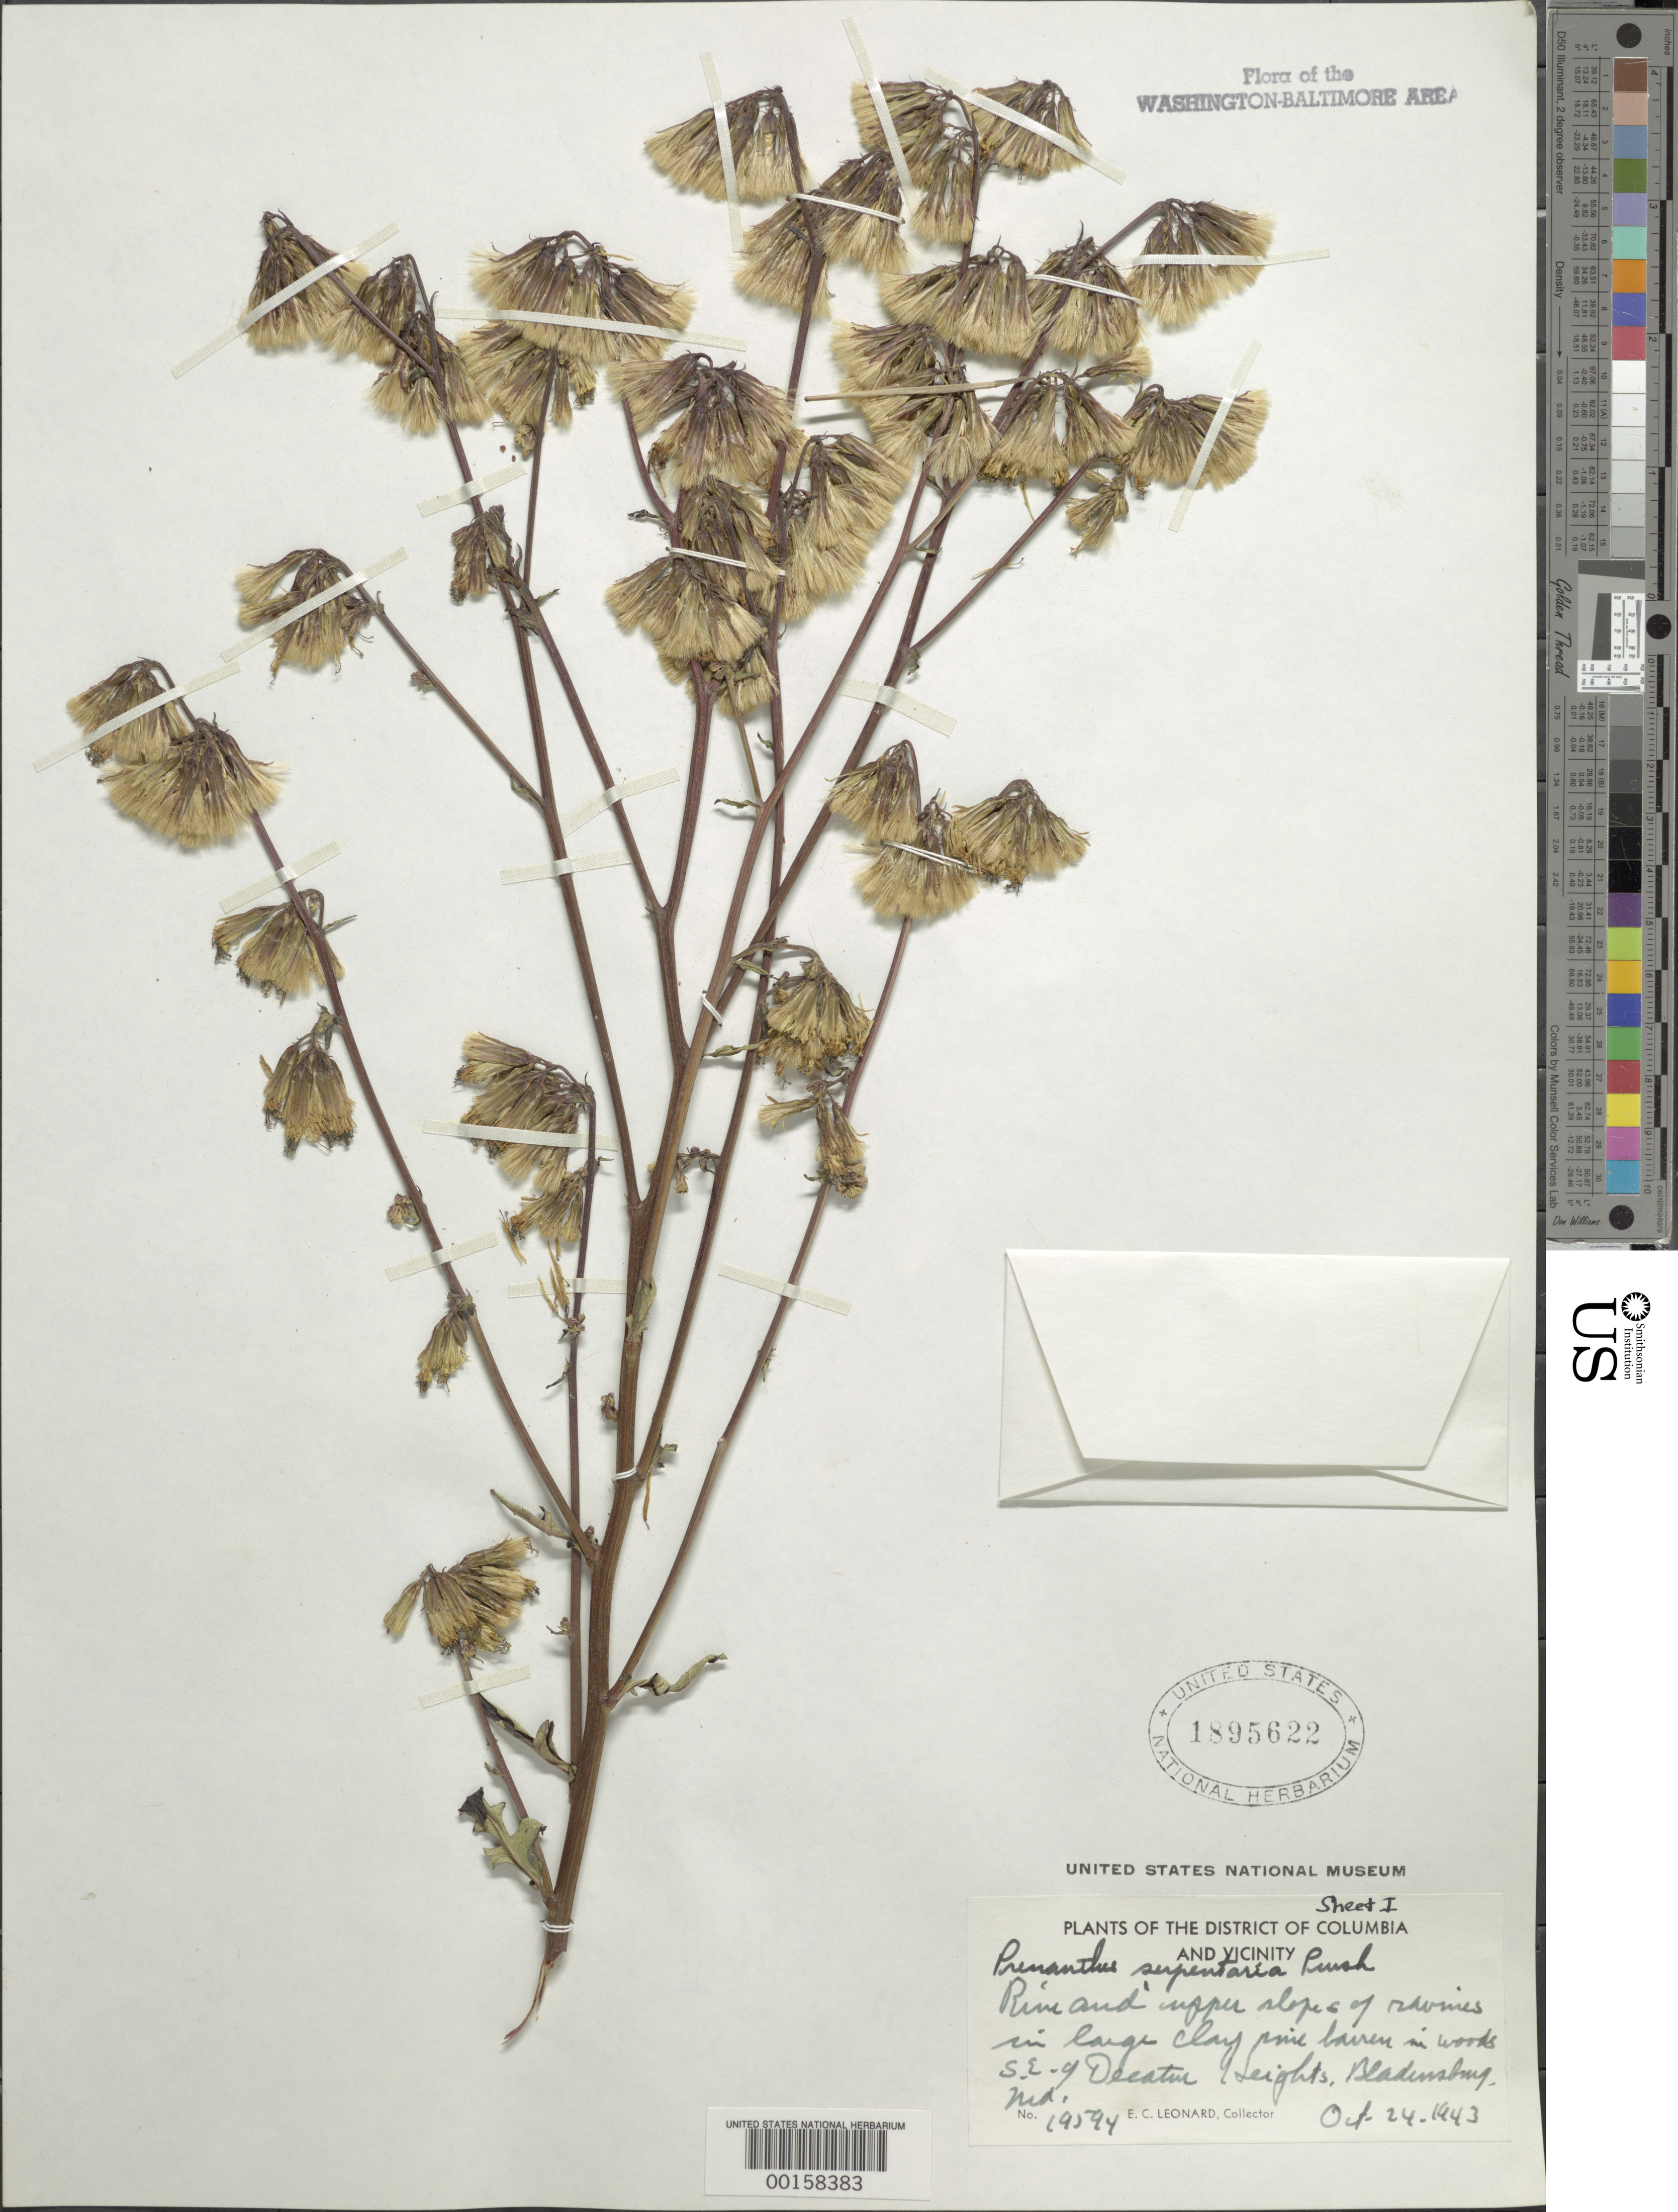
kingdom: Plantae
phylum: Tracheophyta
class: Magnoliopsida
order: Asterales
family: Asteraceae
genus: Nabalus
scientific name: Nabalus serpentarius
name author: (Pursh) Hook.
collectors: E. C. Leonard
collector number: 19594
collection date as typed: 24 Oct 1943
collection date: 1943-10-24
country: United States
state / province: Maryland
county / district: Prince George's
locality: SE of Decatur Heights Bladensburg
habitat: Upper slope of ravine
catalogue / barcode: US 1895622